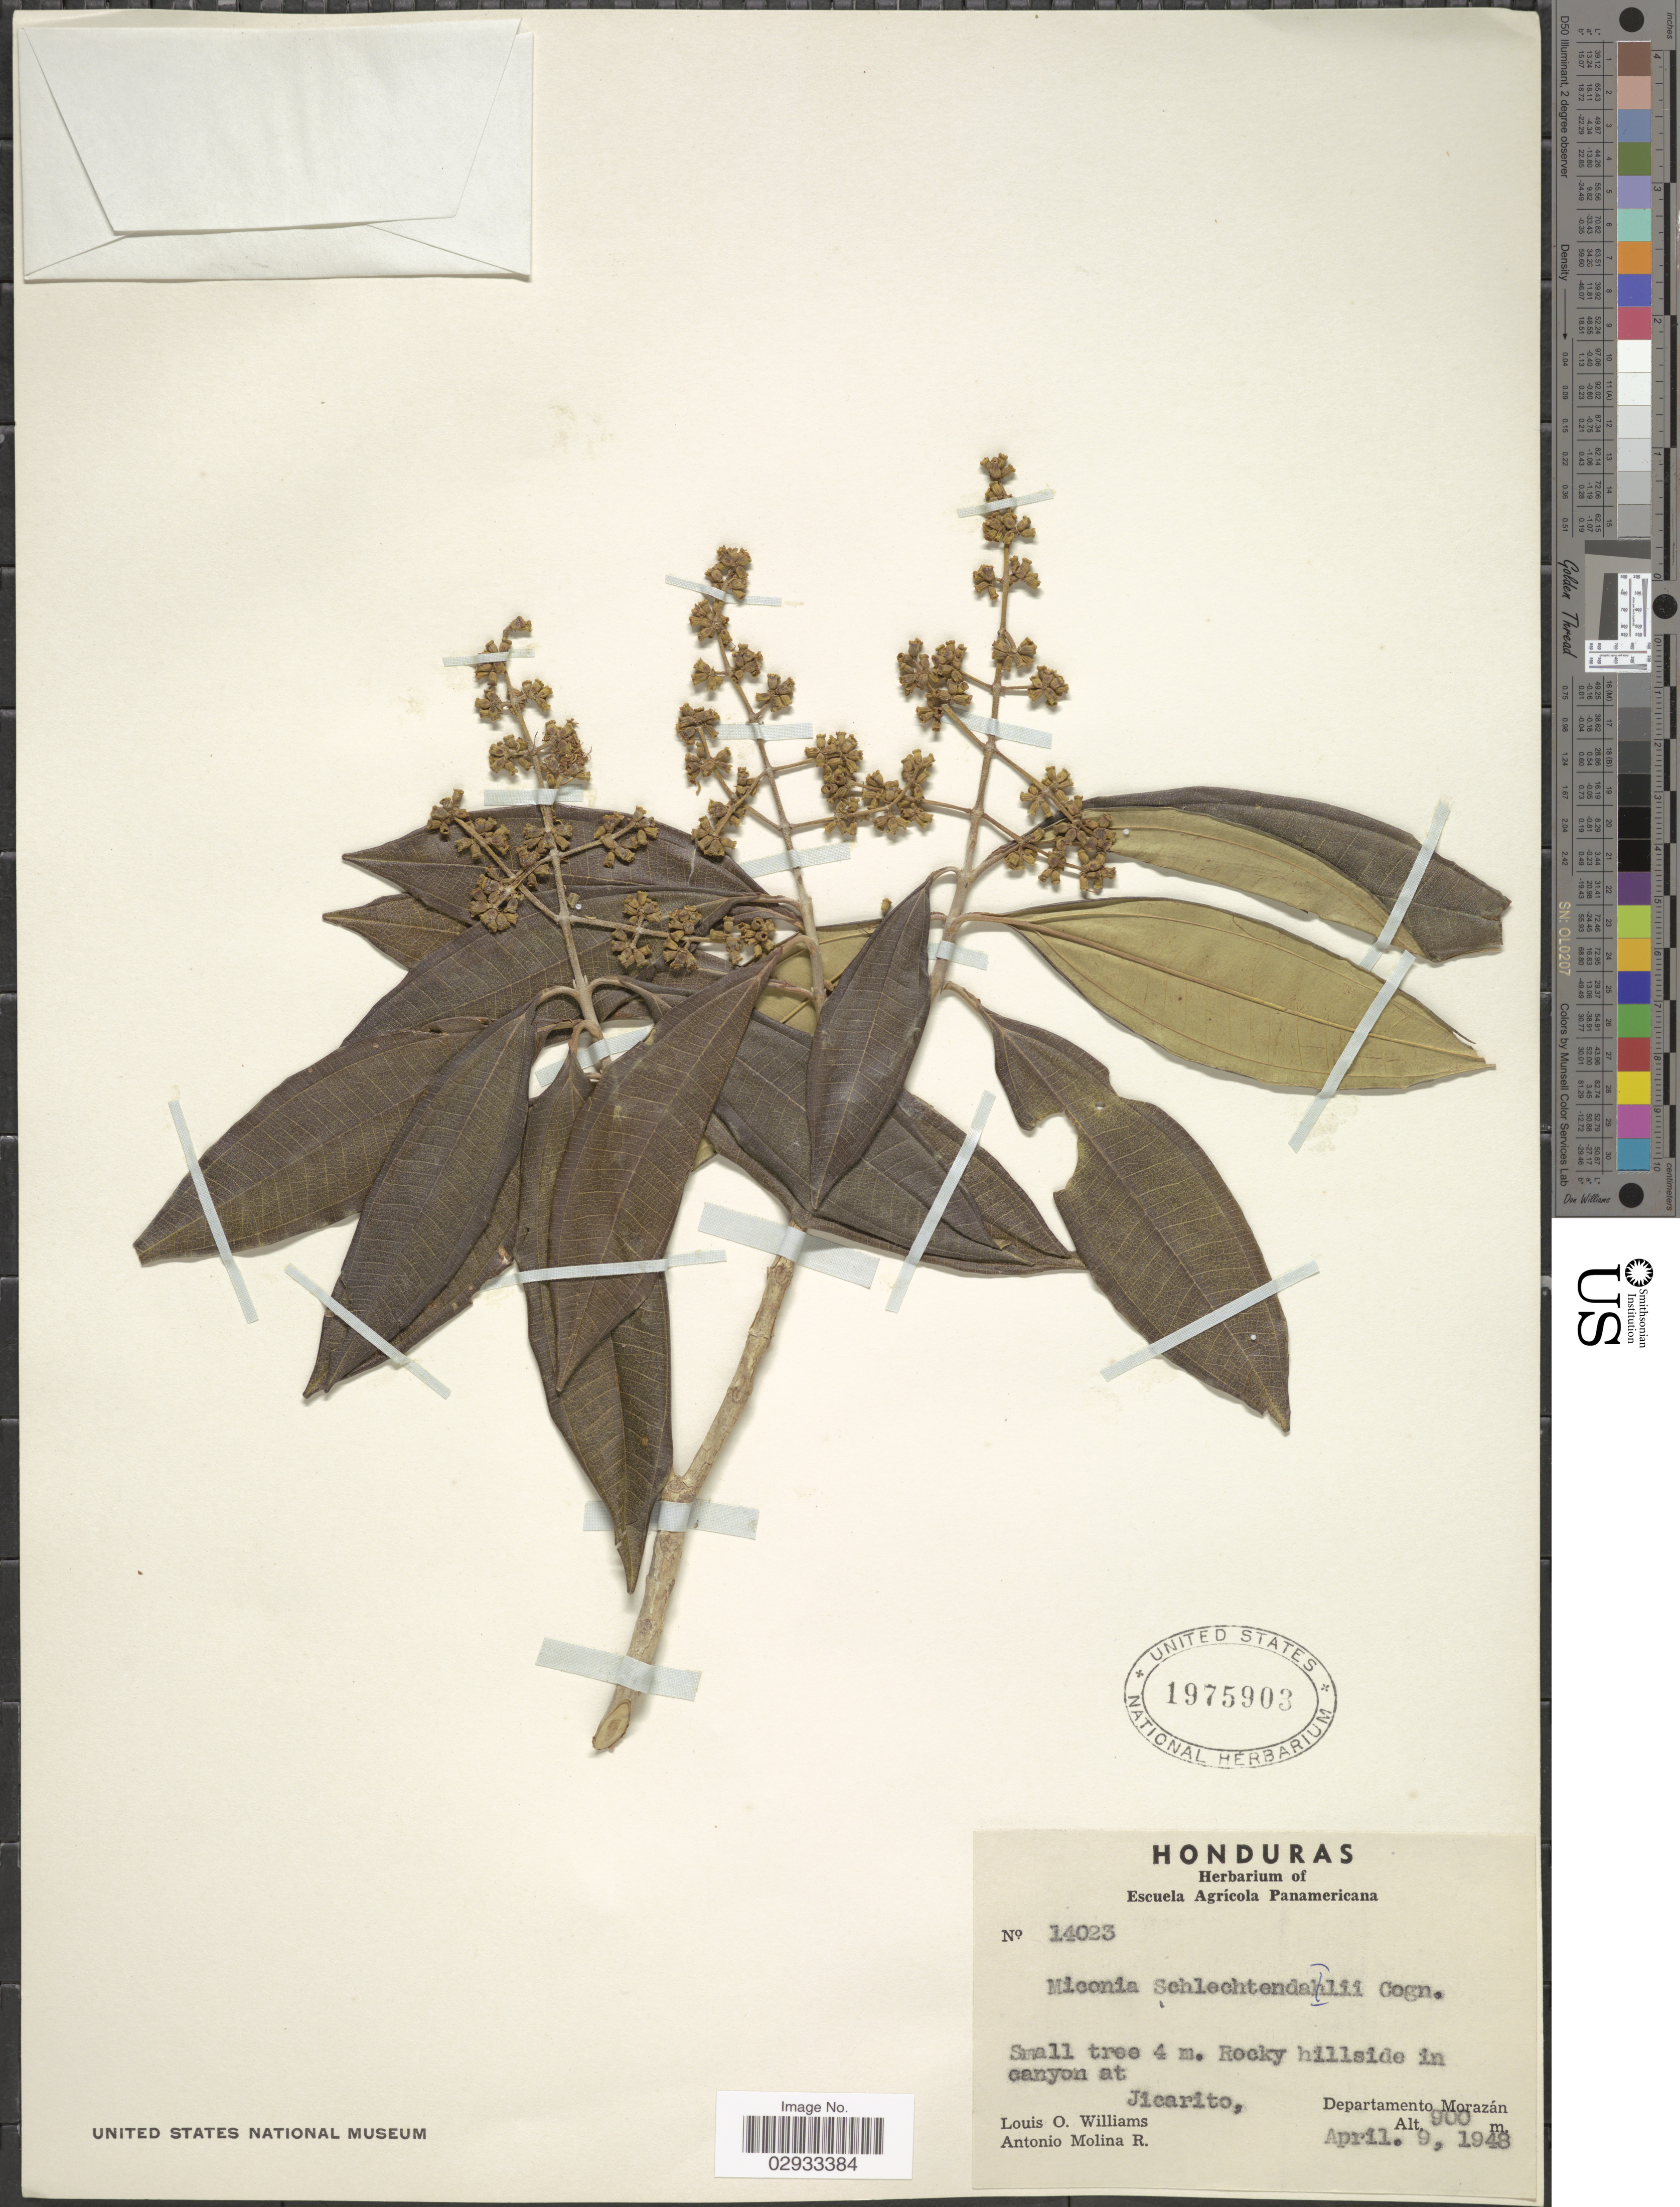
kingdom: Plantae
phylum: Tracheophyta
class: Magnoliopsida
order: Myrtales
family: Melastomataceae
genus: Miconia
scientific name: Miconia schlechtendalii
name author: Cogn. in DC.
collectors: L. O. Williams & A. Molina R.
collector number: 14023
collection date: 1948-04-09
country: Honduras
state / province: Fco. Morazán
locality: Canyon at Jicarito, Departamento Morazán.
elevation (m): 900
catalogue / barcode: US 1975903